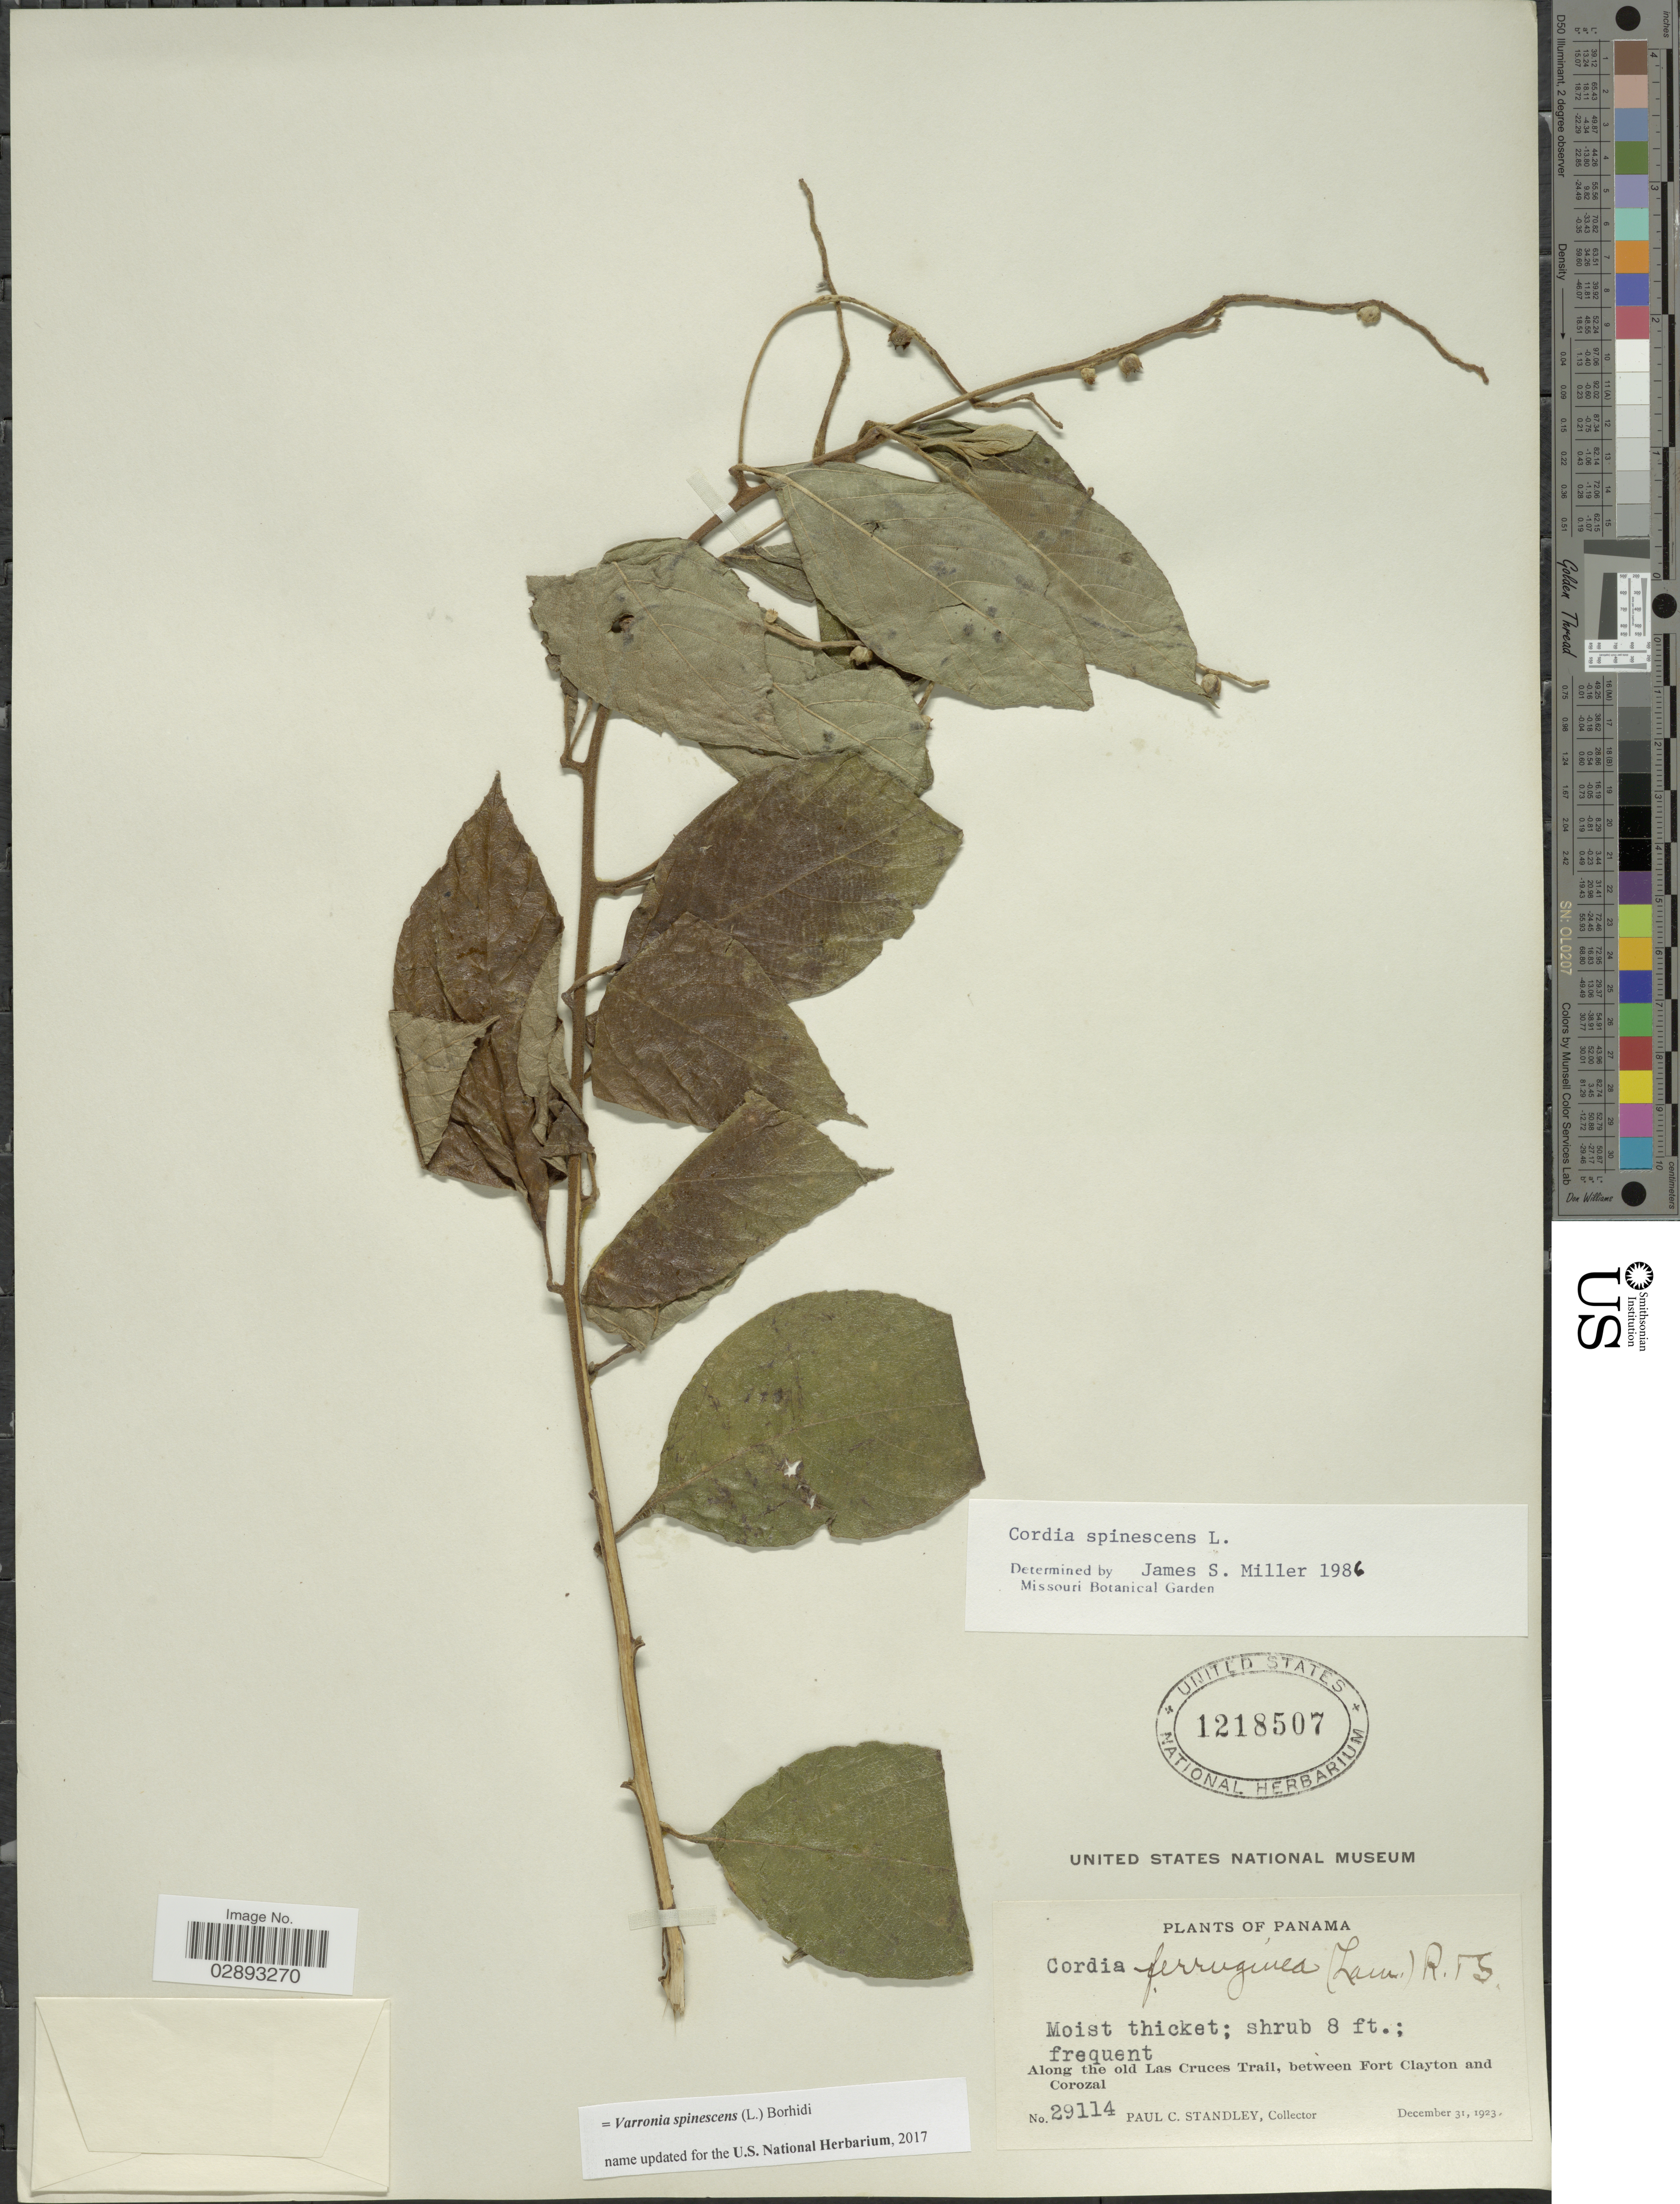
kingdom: Plantae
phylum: Tracheophyta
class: Magnoliopsida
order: Boraginales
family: Cordiaceae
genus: Varronia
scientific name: Varronia spinescens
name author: (L.) Borhidi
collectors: P. C. Standley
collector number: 29114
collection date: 1923-12-31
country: Panama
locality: Along the old Las Cruces Trail, between Fort Clayton and Corozal.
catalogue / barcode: US 1218507